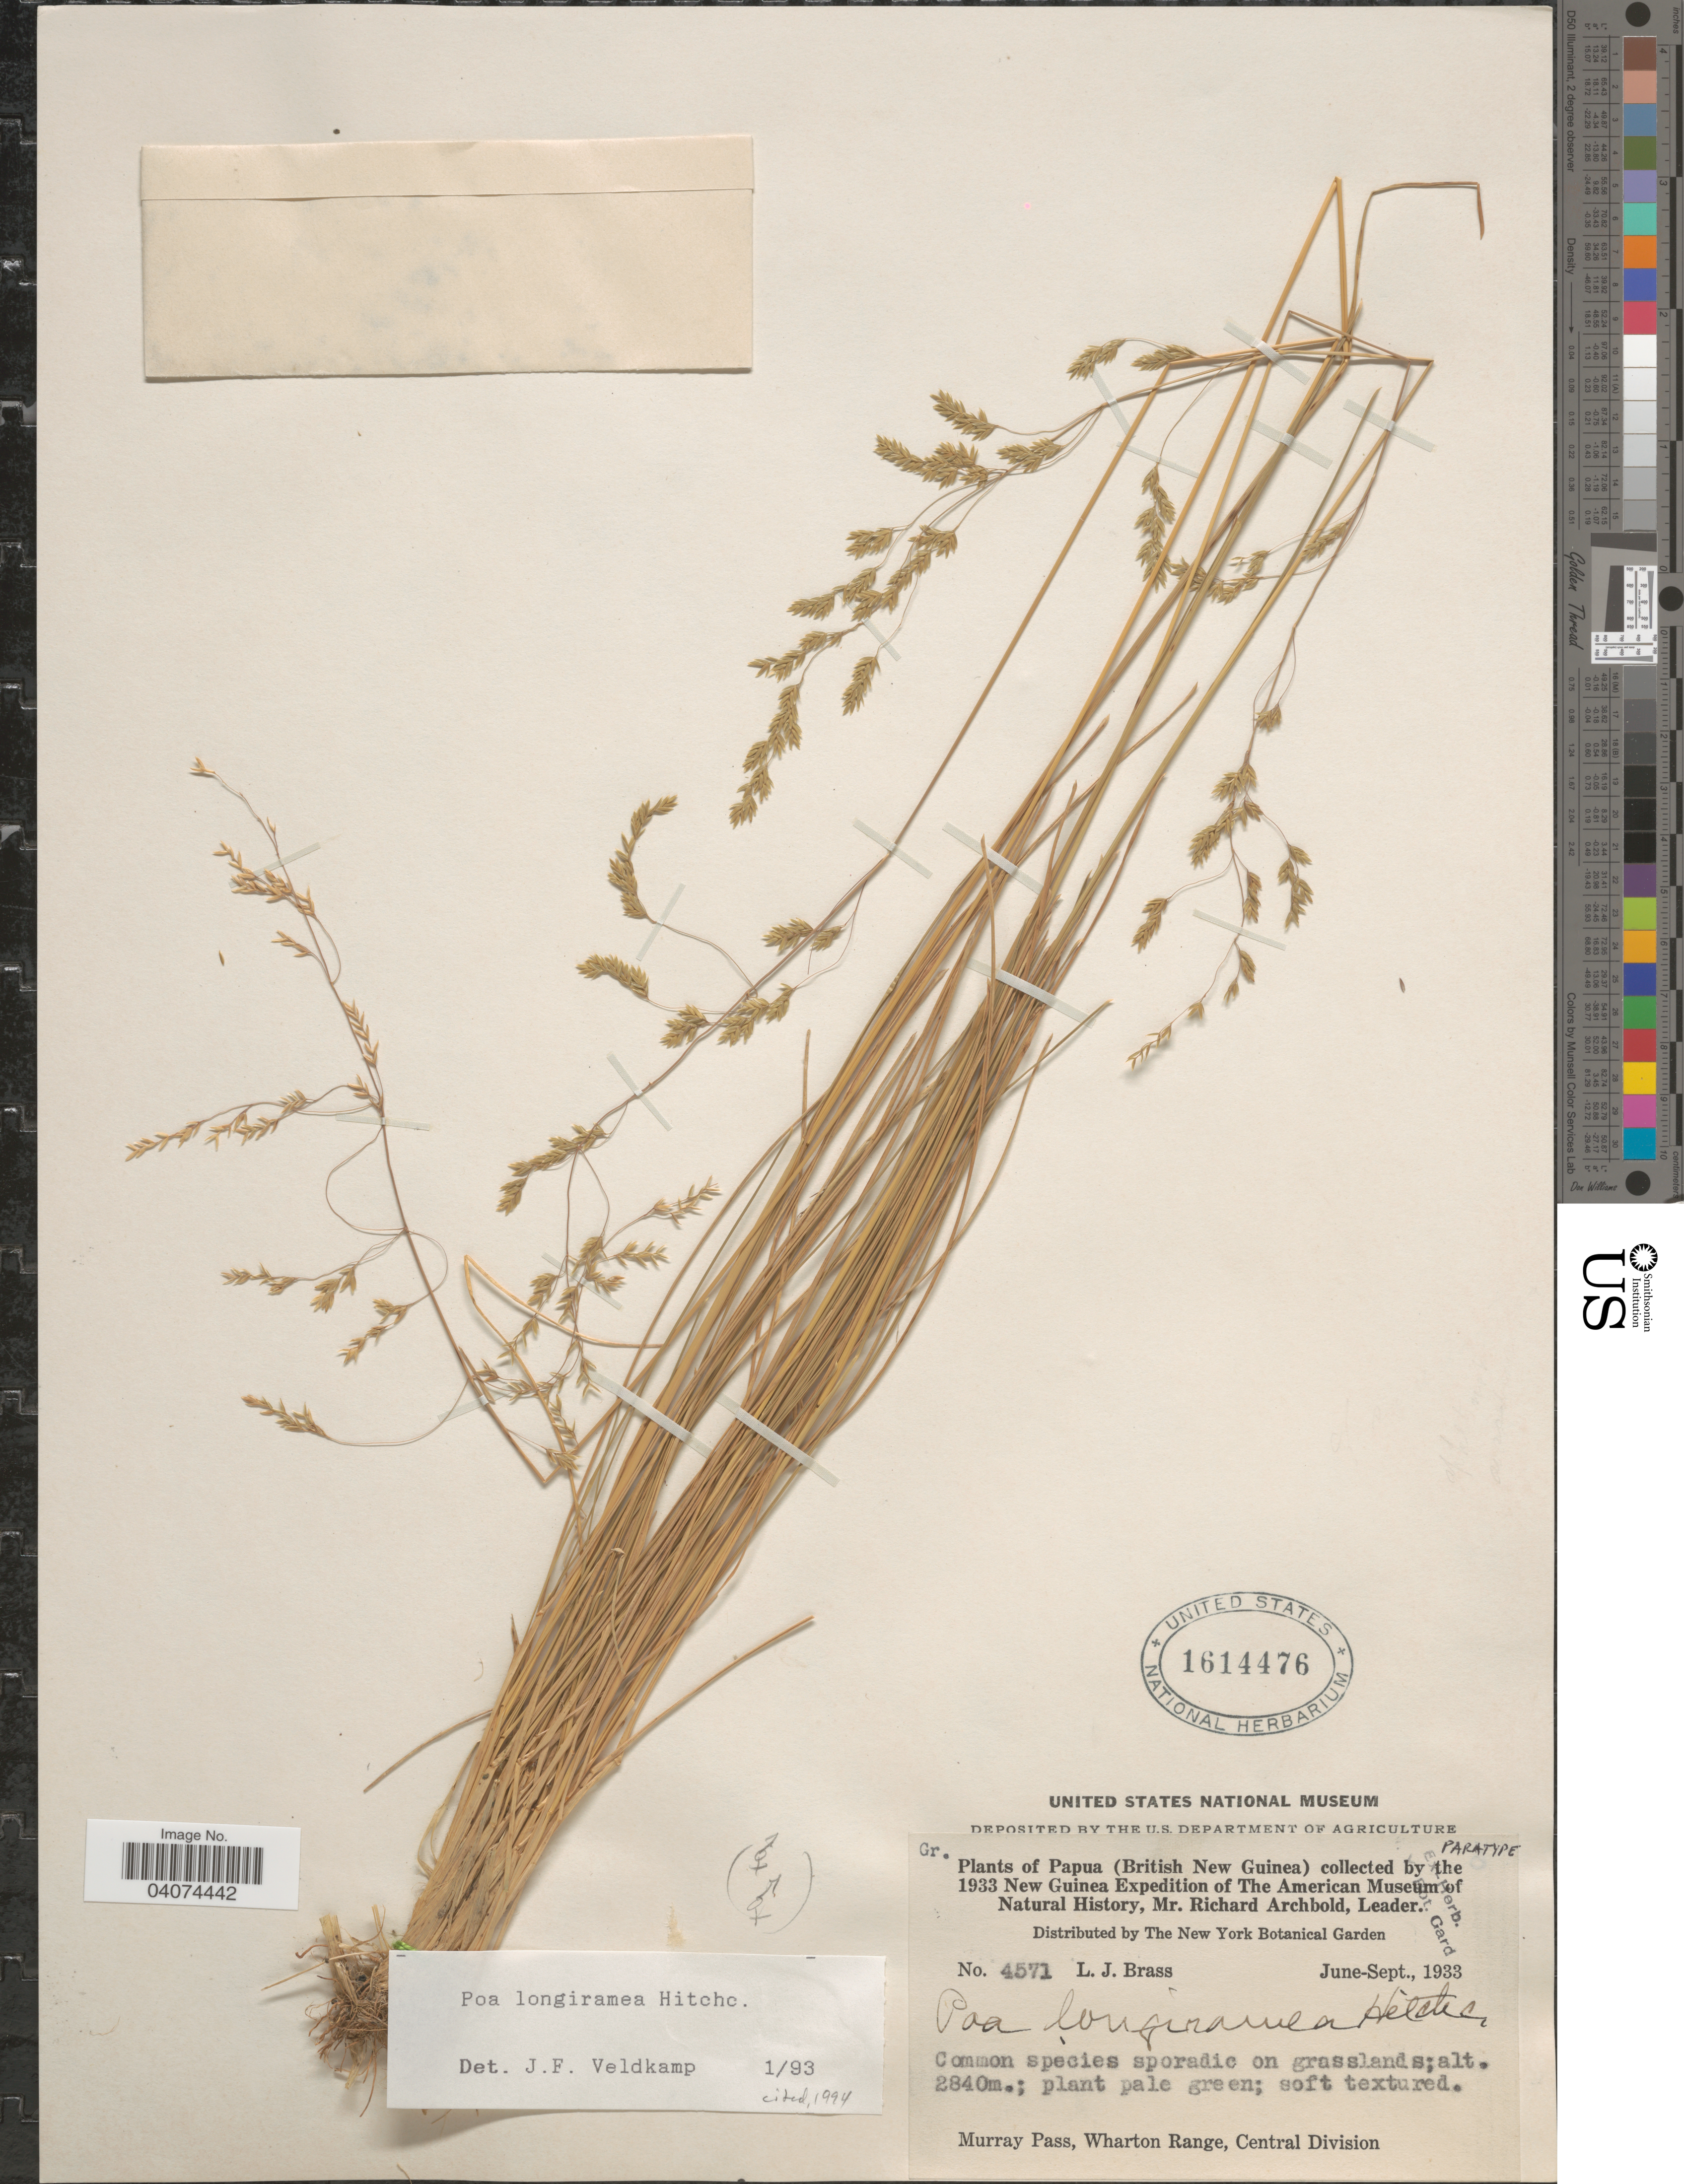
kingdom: Plantae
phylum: Tracheophyta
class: Liliopsida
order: Poales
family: Poaceae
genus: Poa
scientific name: Poa longiramea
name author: Hitchc.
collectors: L. J. Brass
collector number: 4571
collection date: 1933-06/1933-09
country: Papua New Guinea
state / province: Central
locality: Papua (British New Guinea) collected by the 1933 New Guinea Expedition of The American Museum of Natural History. Murray Pass, Wharton Range, Central Division.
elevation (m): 2840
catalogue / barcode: US 1614476